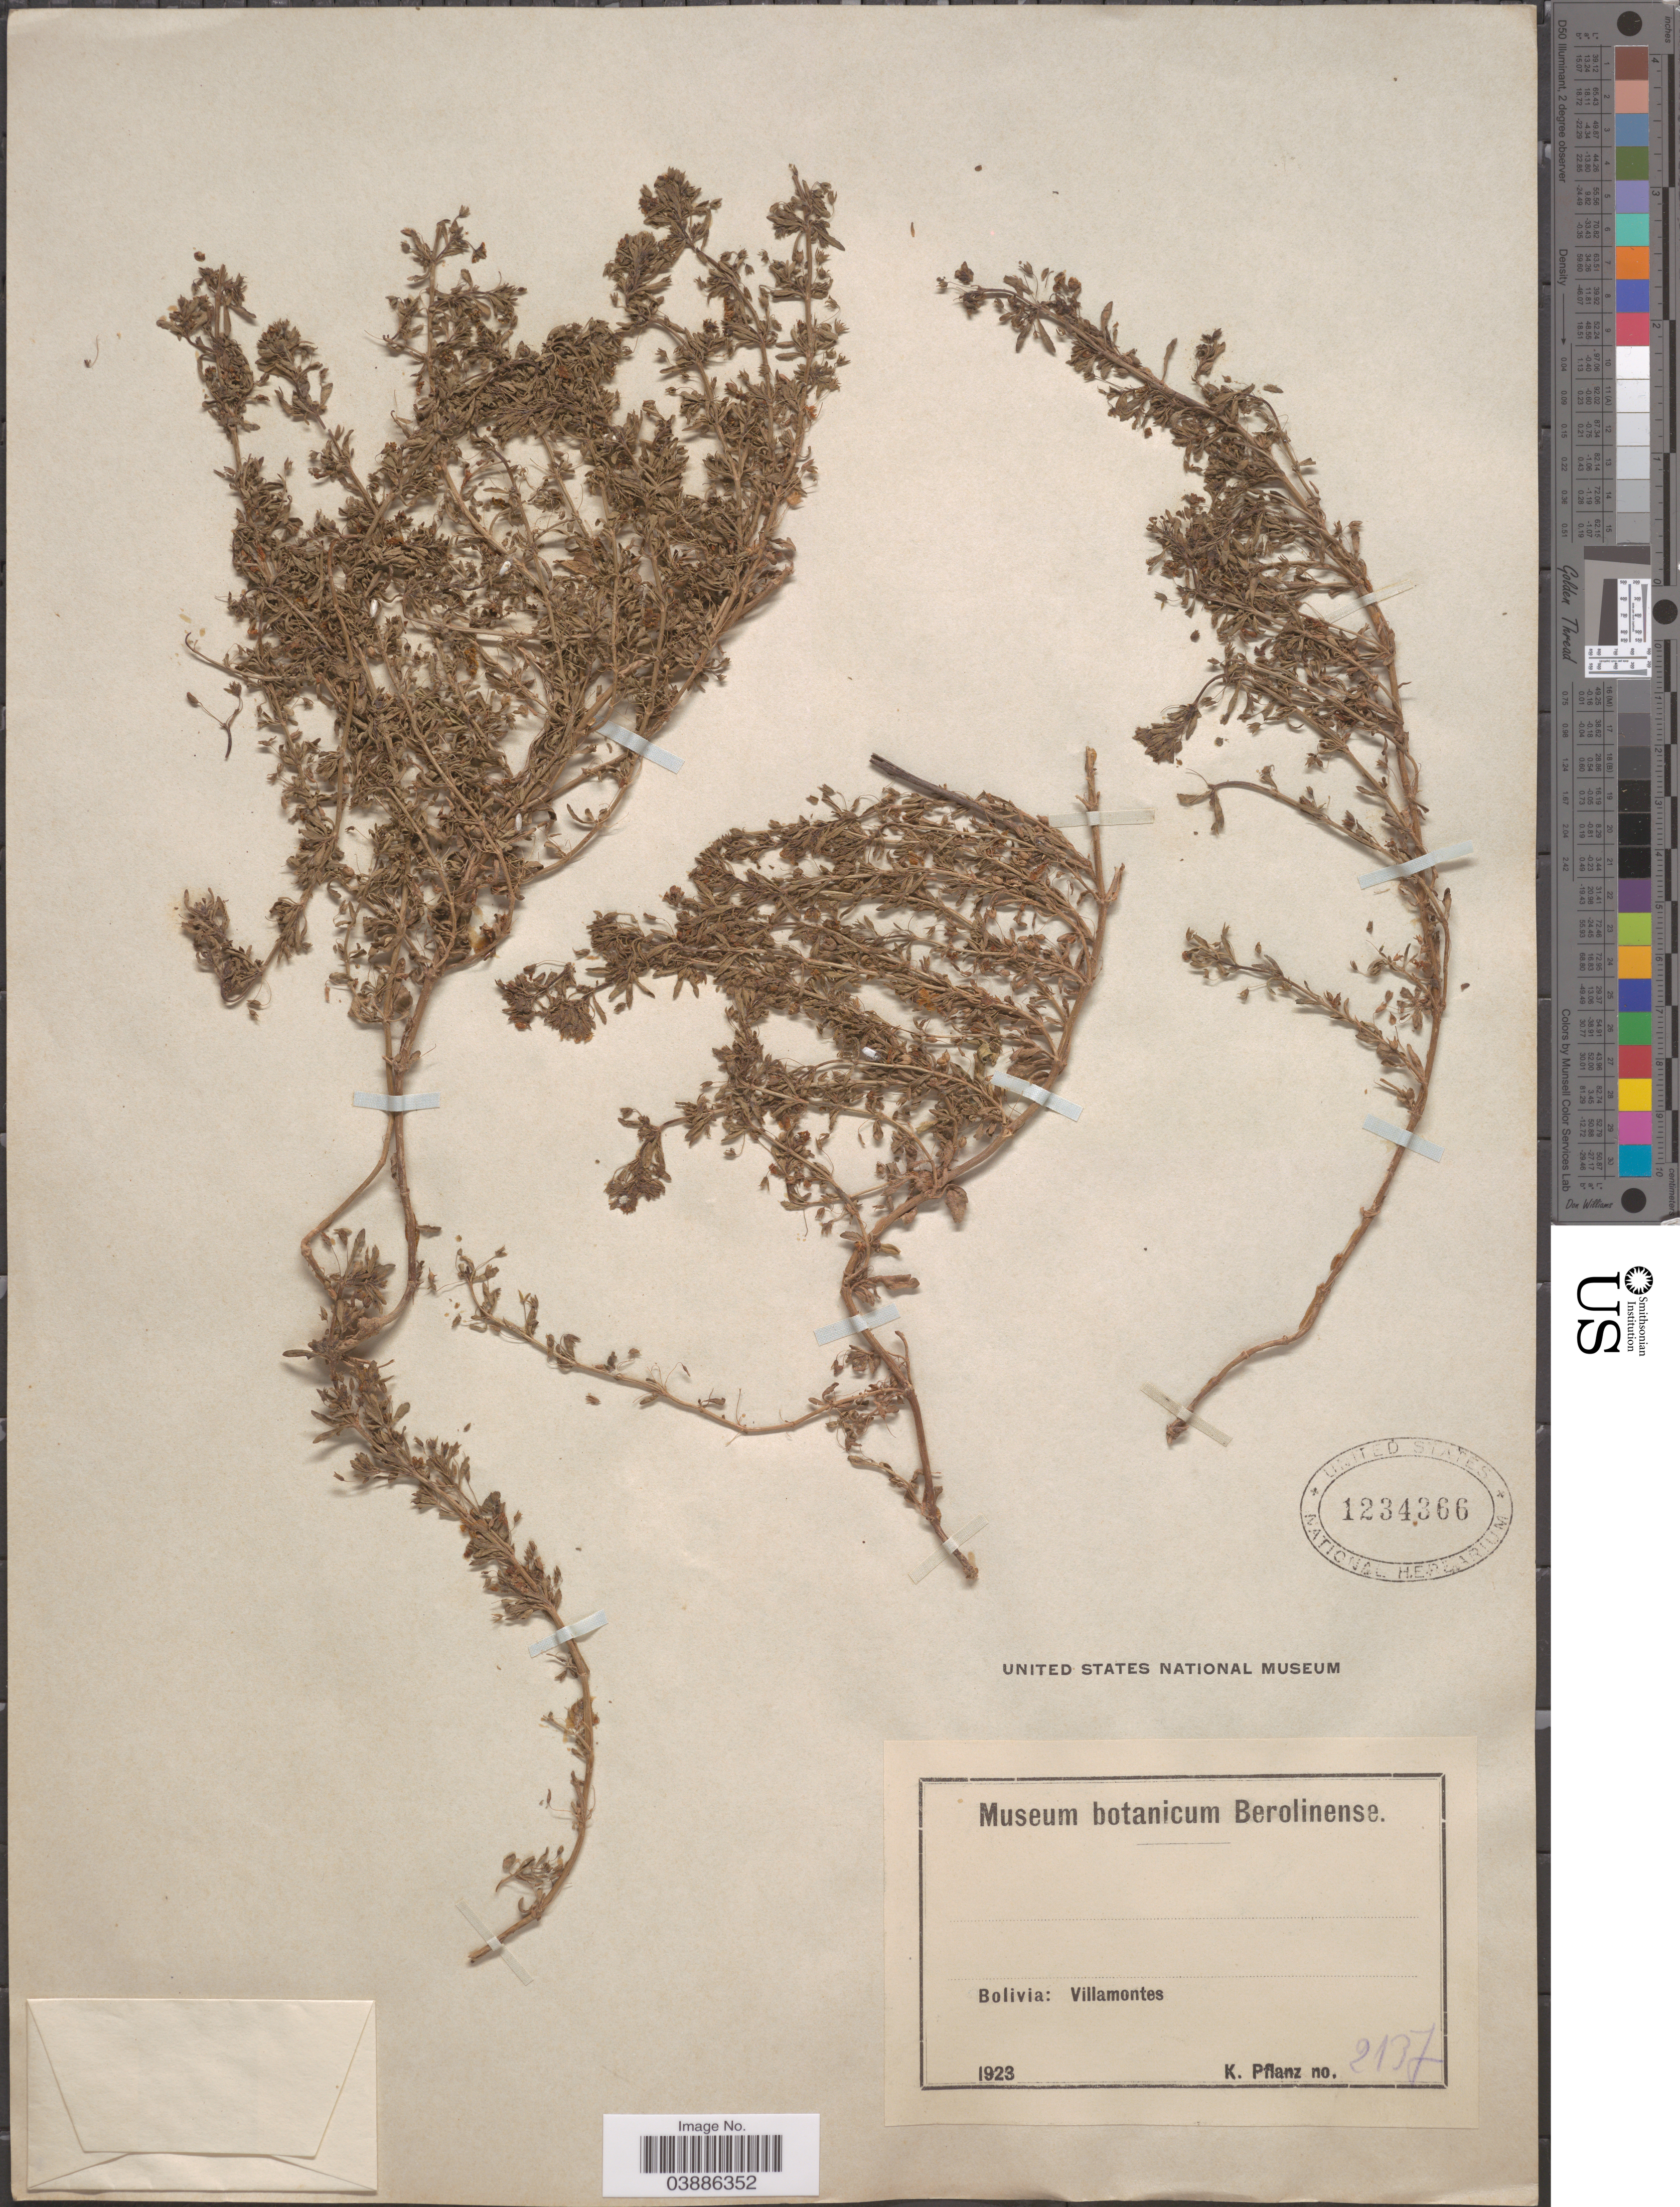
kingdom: Plantae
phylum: Tracheophyta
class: Magnoliopsida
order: Lamiales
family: Plantaginaceae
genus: Scoparia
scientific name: Scoparia sp.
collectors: K. Pflanz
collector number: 2137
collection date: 1923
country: Bolivia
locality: Villamontes.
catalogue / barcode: US 1234366